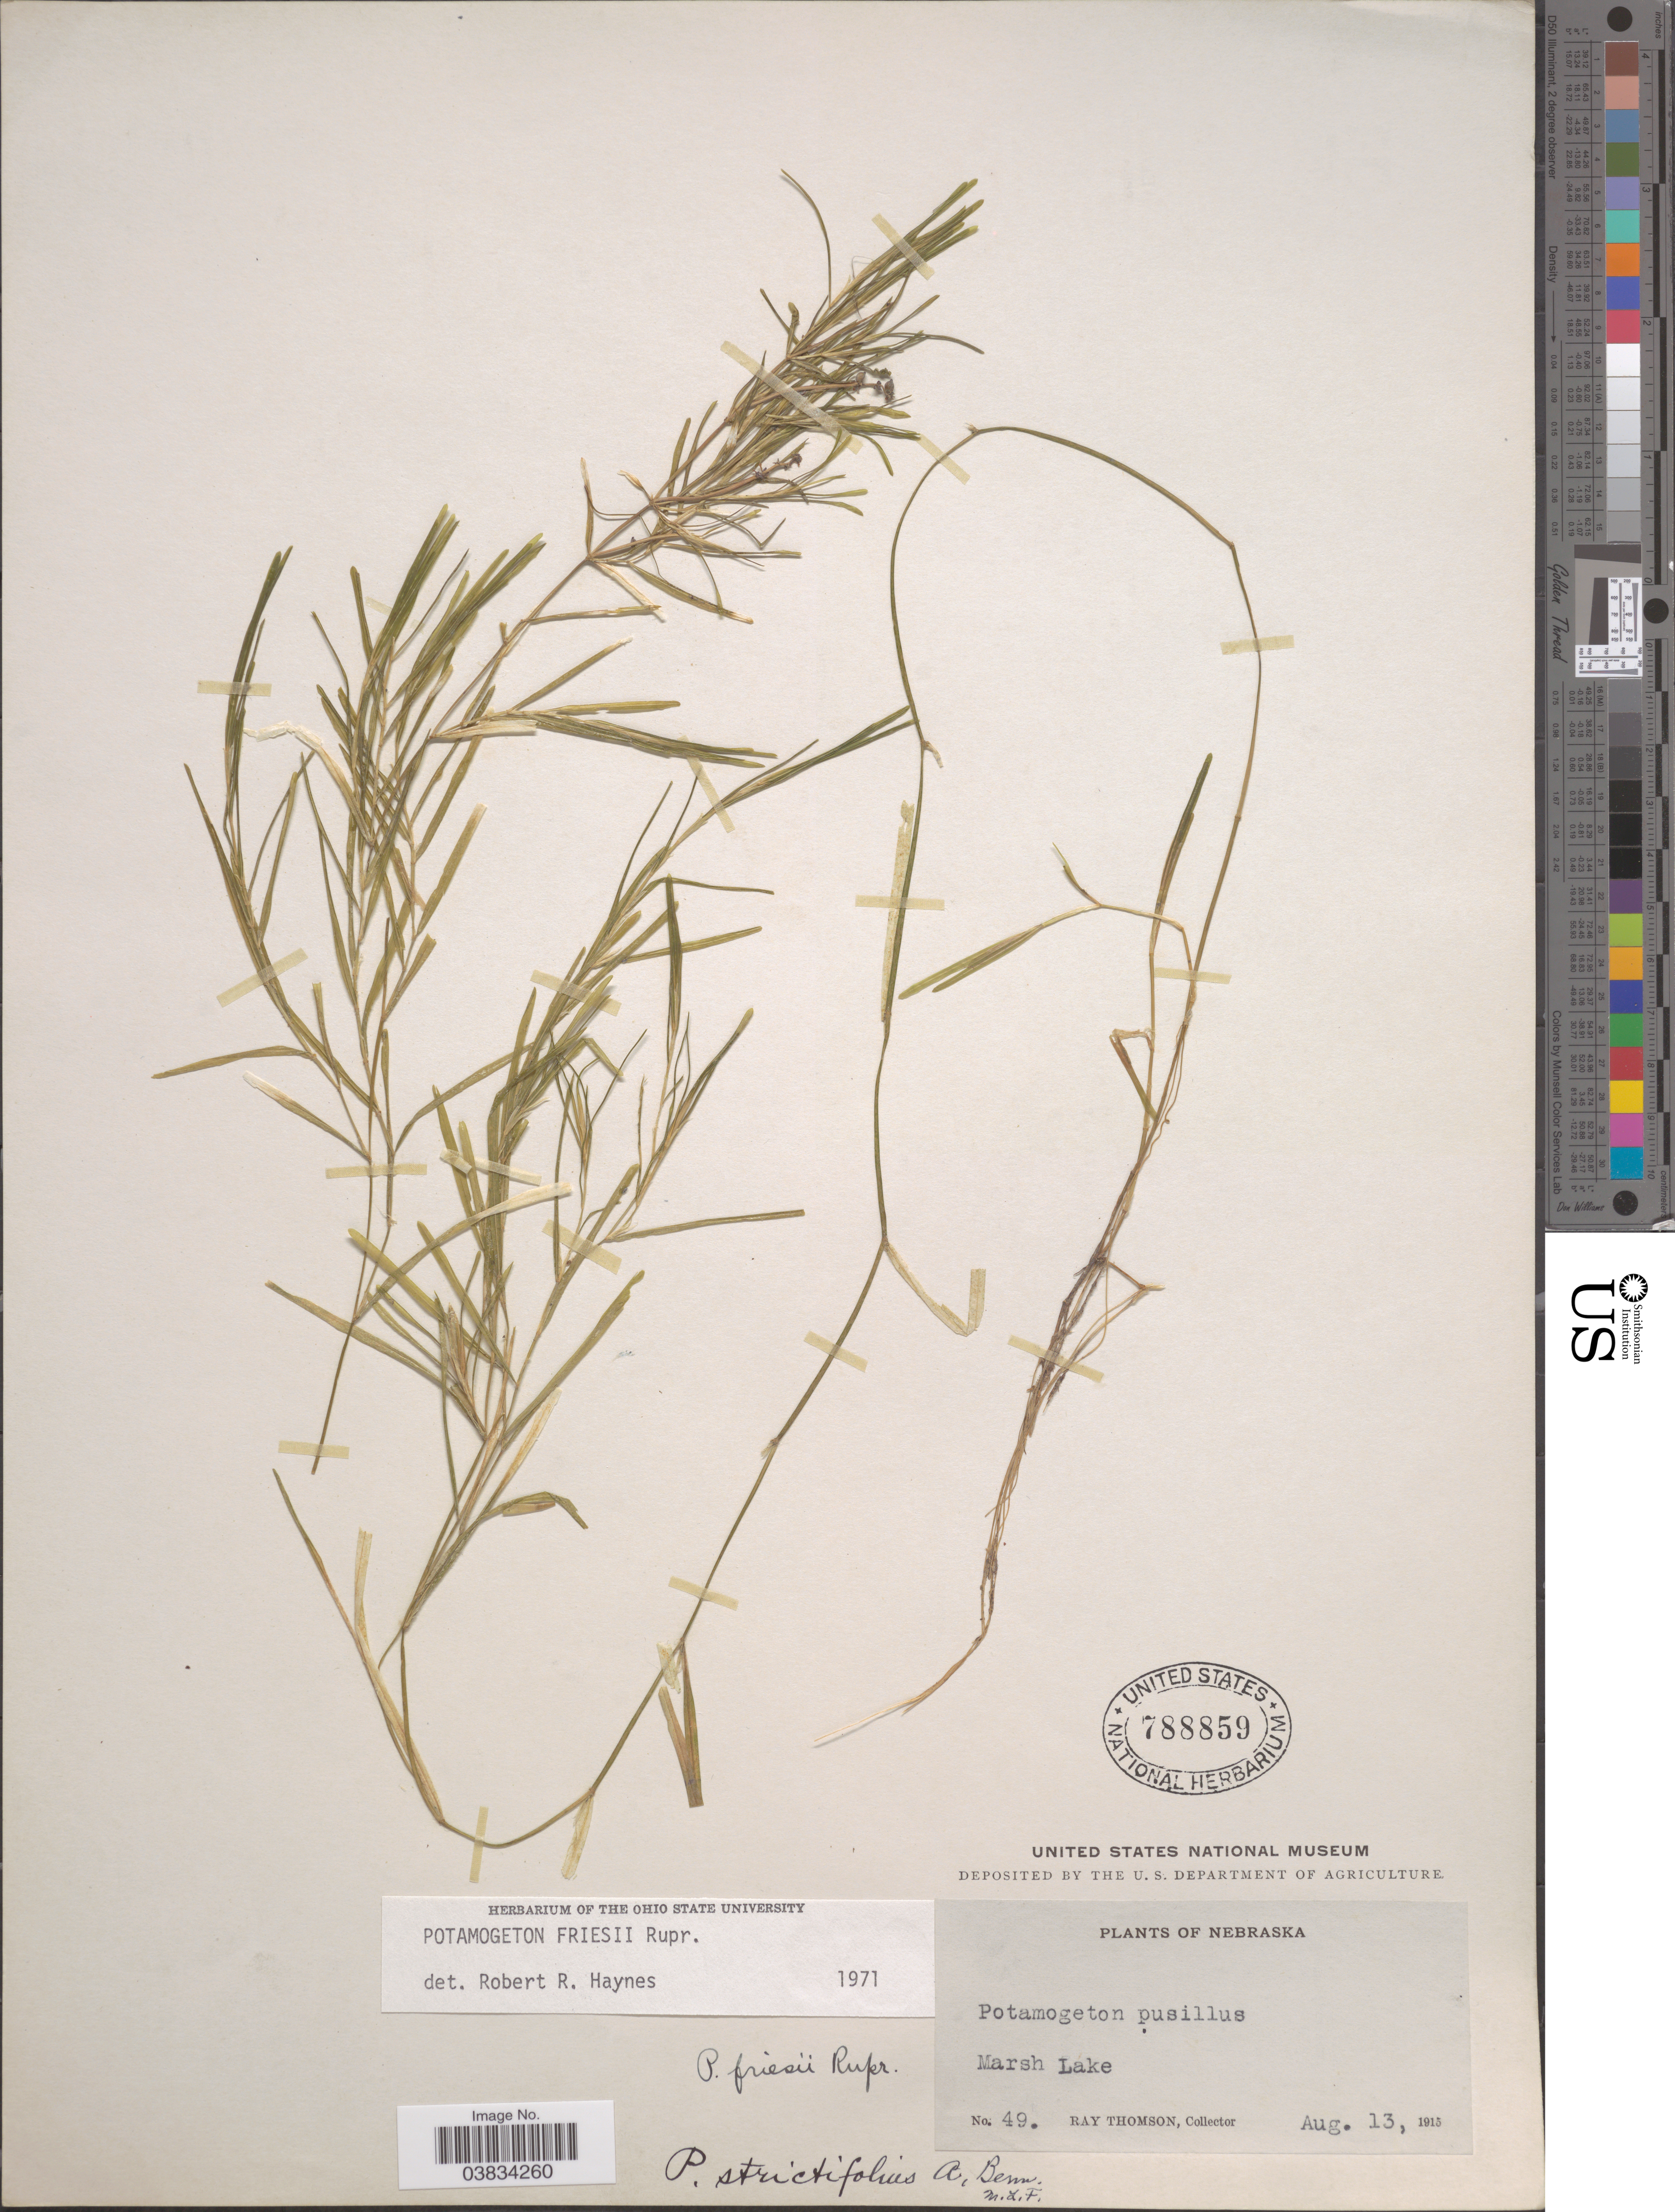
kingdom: Plantae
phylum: Tracheophyta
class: Liliopsida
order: Alismatales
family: Potamogetonaceae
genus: Potamogeton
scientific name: Potamogeton friesii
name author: Rupr.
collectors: R. Thomson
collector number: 49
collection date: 1915-08-13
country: United States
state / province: Nebraska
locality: Marsh Lake.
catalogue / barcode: US 788859